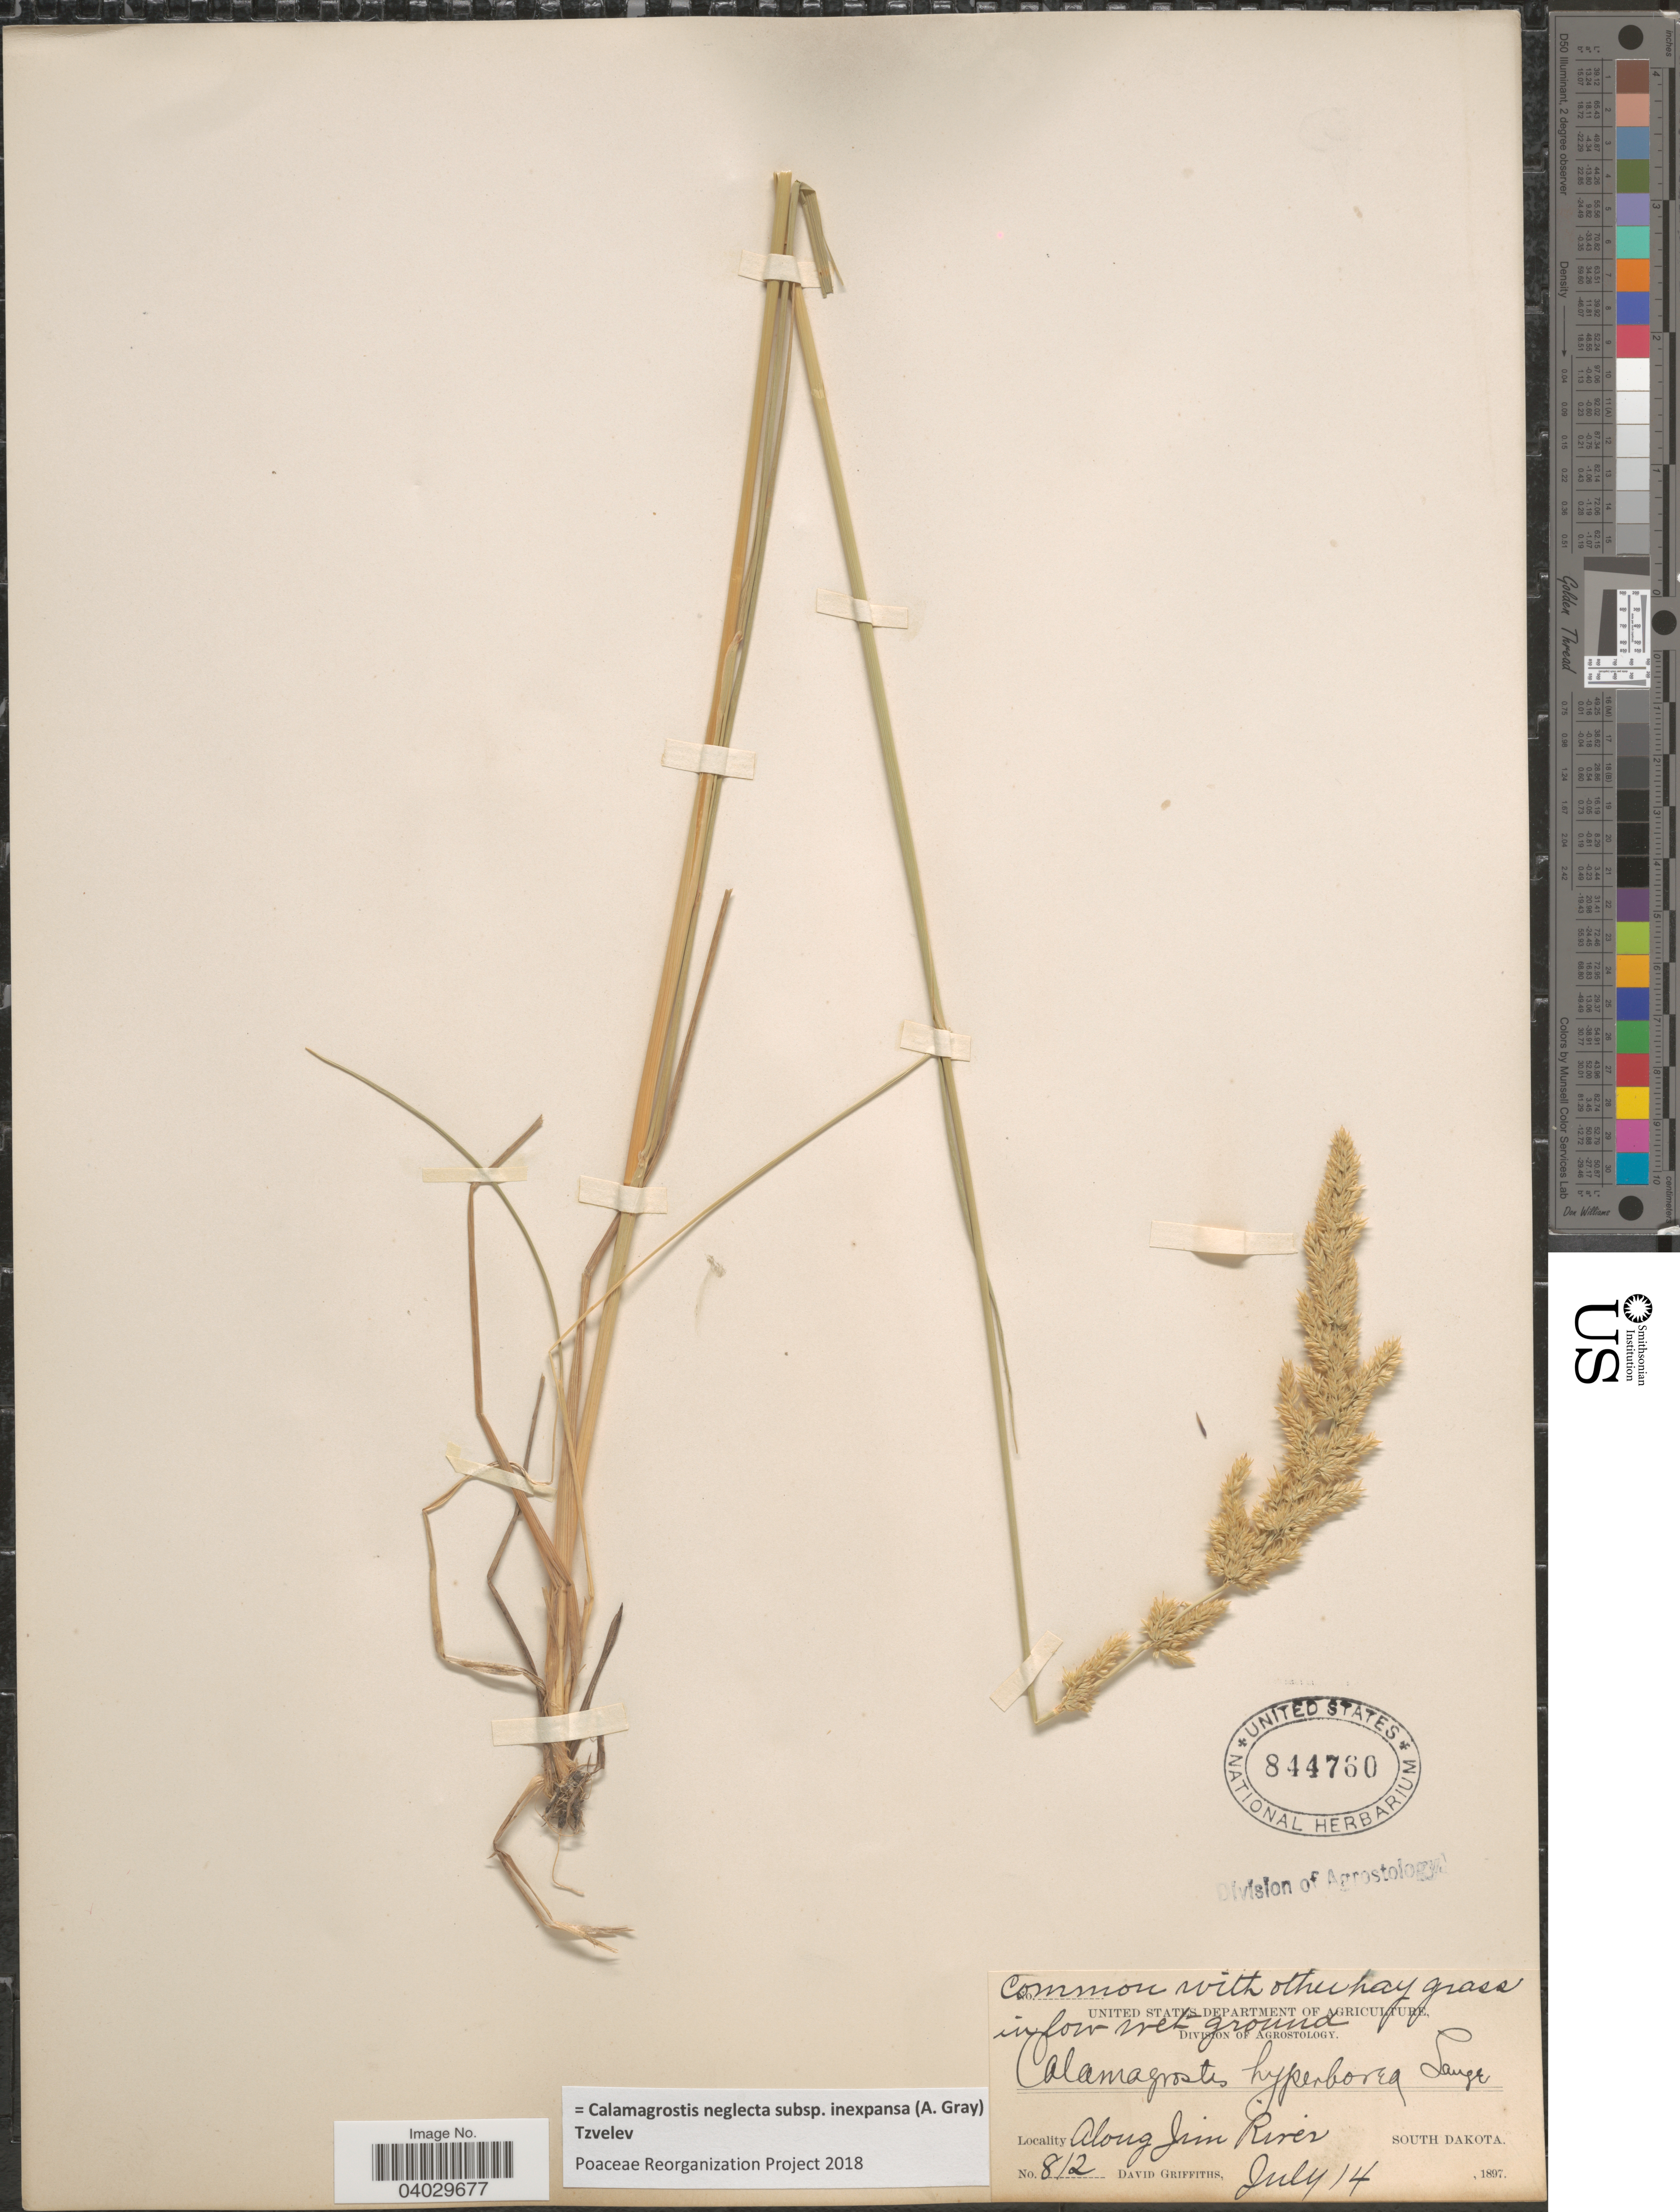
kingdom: Plantae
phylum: Tracheophyta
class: Liliopsida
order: Poales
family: Poaceae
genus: Calamagrostis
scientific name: Calamagrostis neglecta subsp. inexpansa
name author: (A. Gray) Tzvelev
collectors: D. Griffiths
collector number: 812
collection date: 1897-07-14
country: United States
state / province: South Dakota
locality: Along Jim River.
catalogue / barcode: US 844760